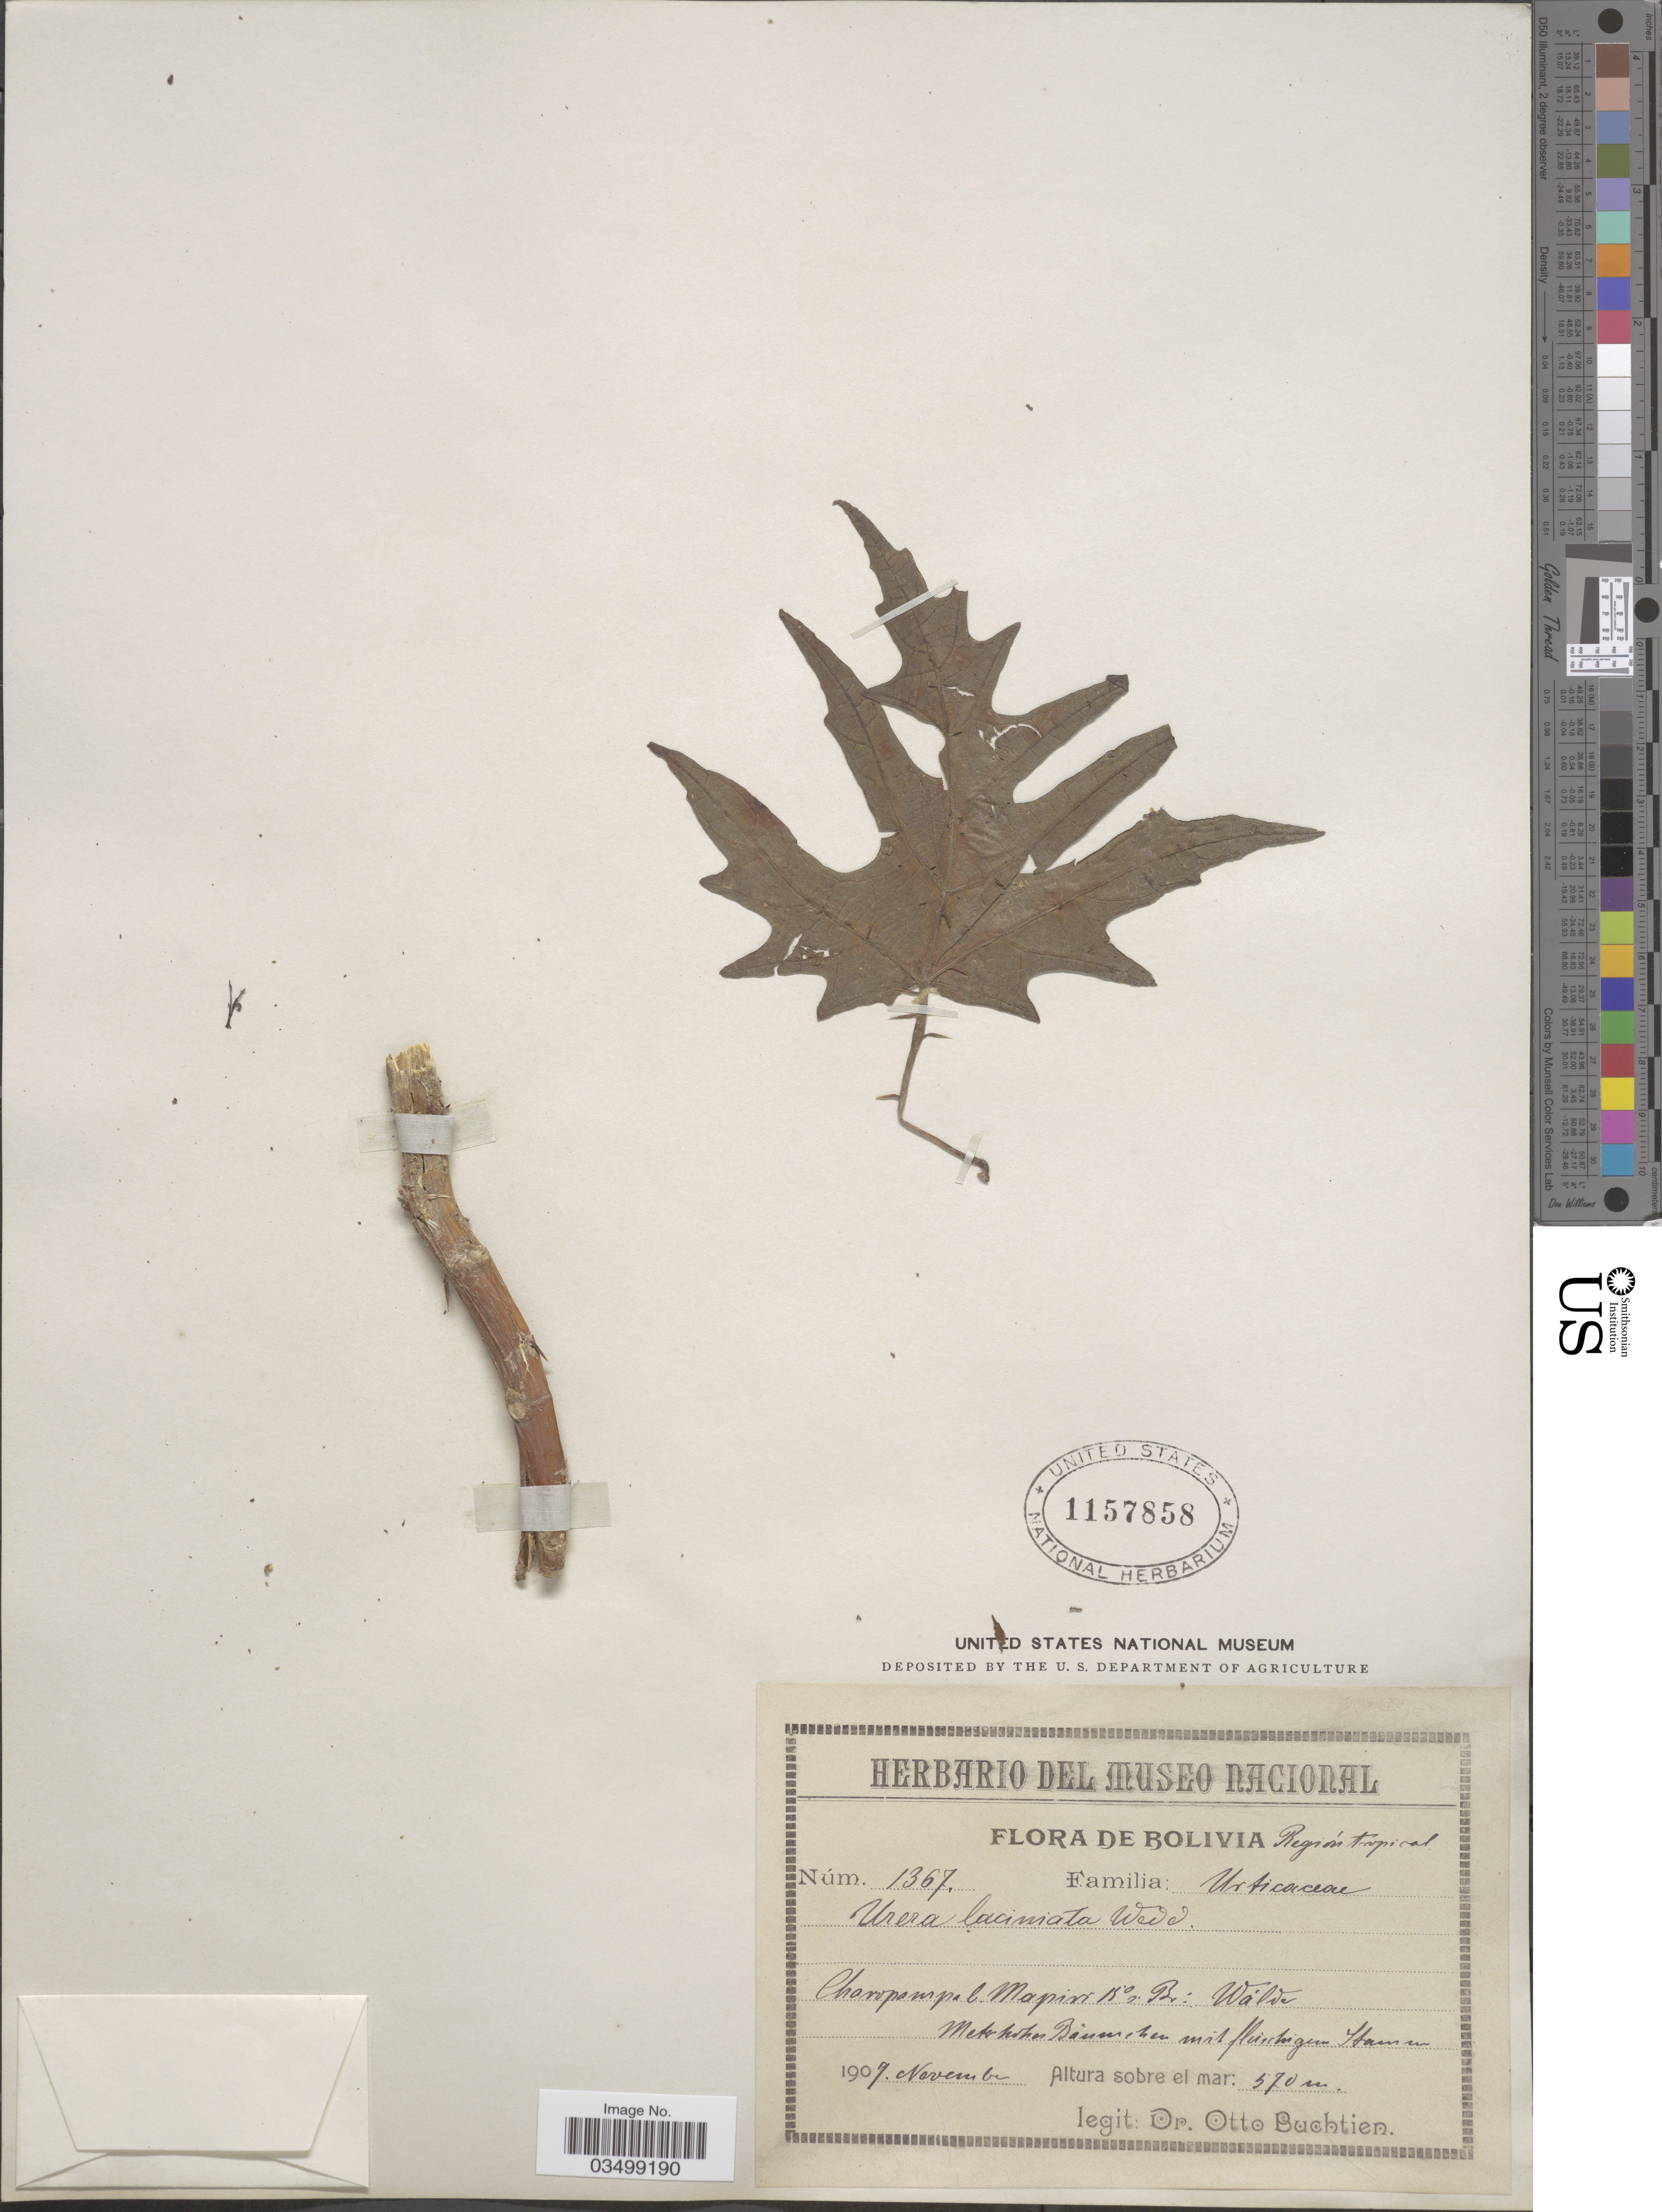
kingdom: Plantae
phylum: Tracheophyta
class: Magnoliopsida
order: Rosales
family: Urticaceae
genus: Urera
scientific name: Urera laciniata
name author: (Gaudich.) Wedd.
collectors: O. Buchtien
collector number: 1367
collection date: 1907-11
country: Bolivia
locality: Región tropical. Charopampa b. Mapiri 15° Br: Walde.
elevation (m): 570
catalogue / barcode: US 1157858